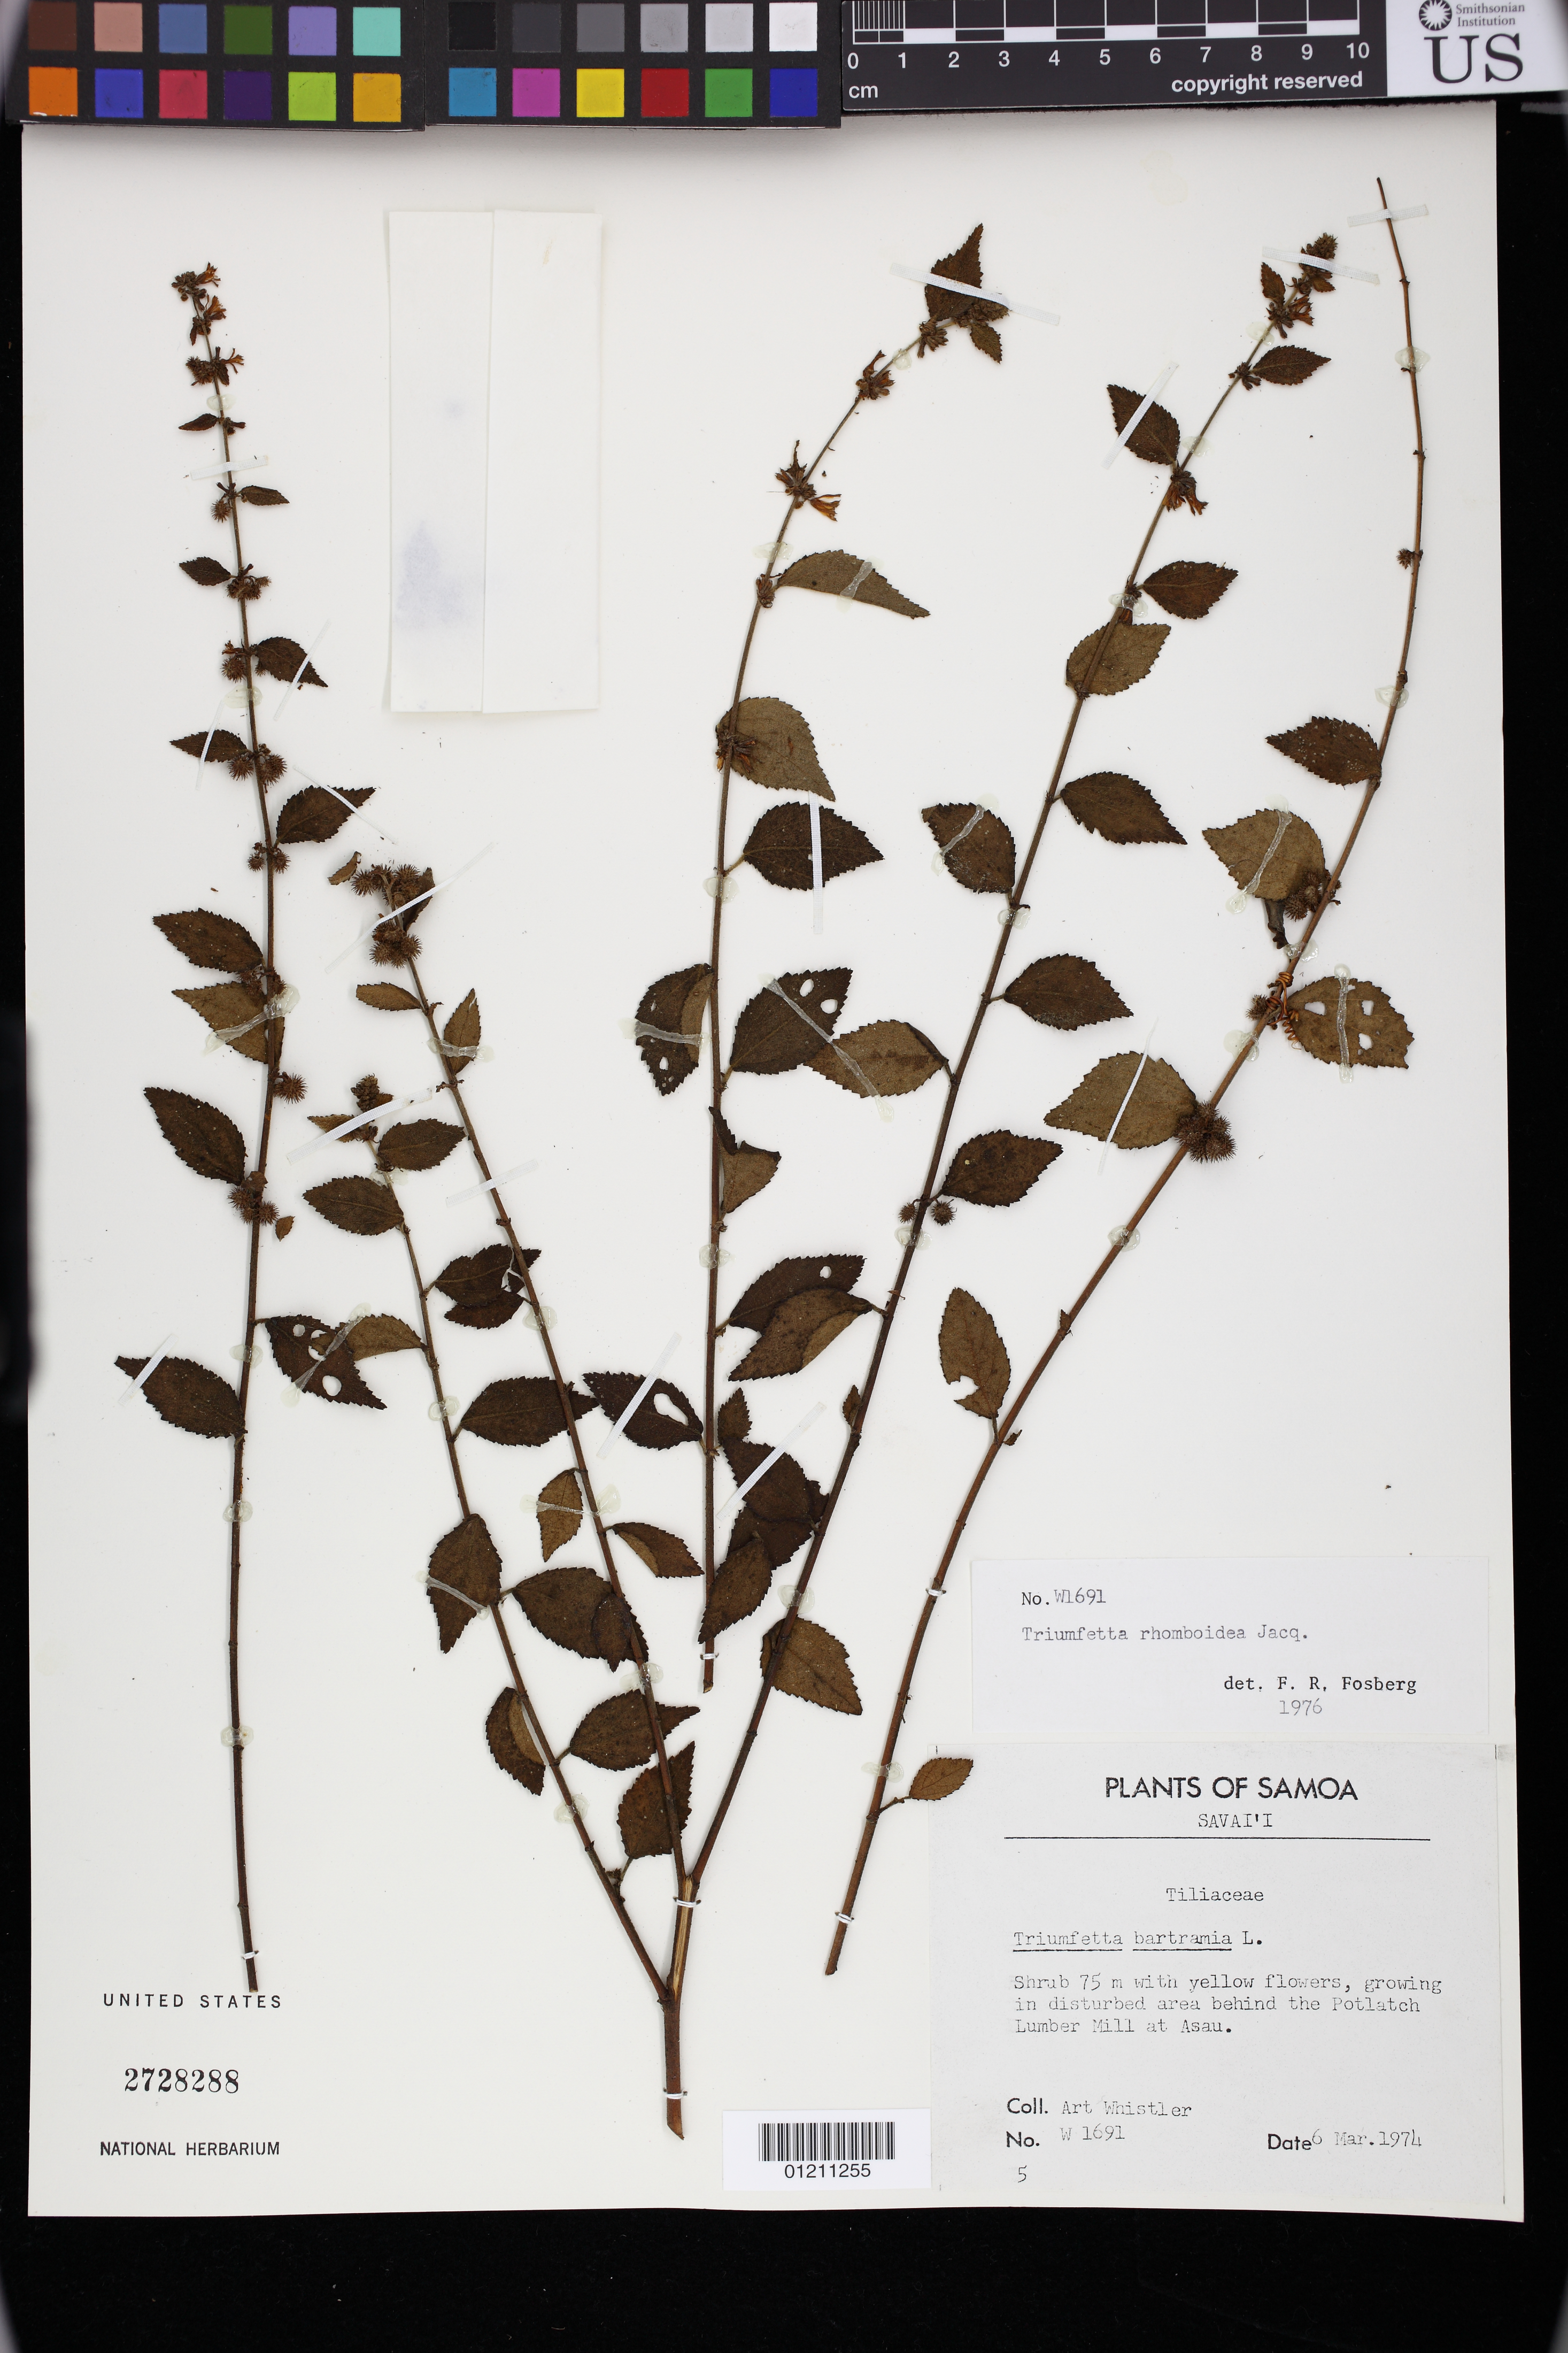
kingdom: Plantae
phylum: Tracheophyta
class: Magnoliopsida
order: Malvales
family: Malvaceae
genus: Triumfetta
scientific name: Triumfetta rhomboidea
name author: Jacq.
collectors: A. Whistler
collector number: W1691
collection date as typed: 03 Jun 1974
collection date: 1974-06-03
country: Samoa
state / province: Vaisigano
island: Savai'i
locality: Samoa: Savai'i. Behind the Potlatch Lumber Mill at Asau.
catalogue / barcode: US 2728288